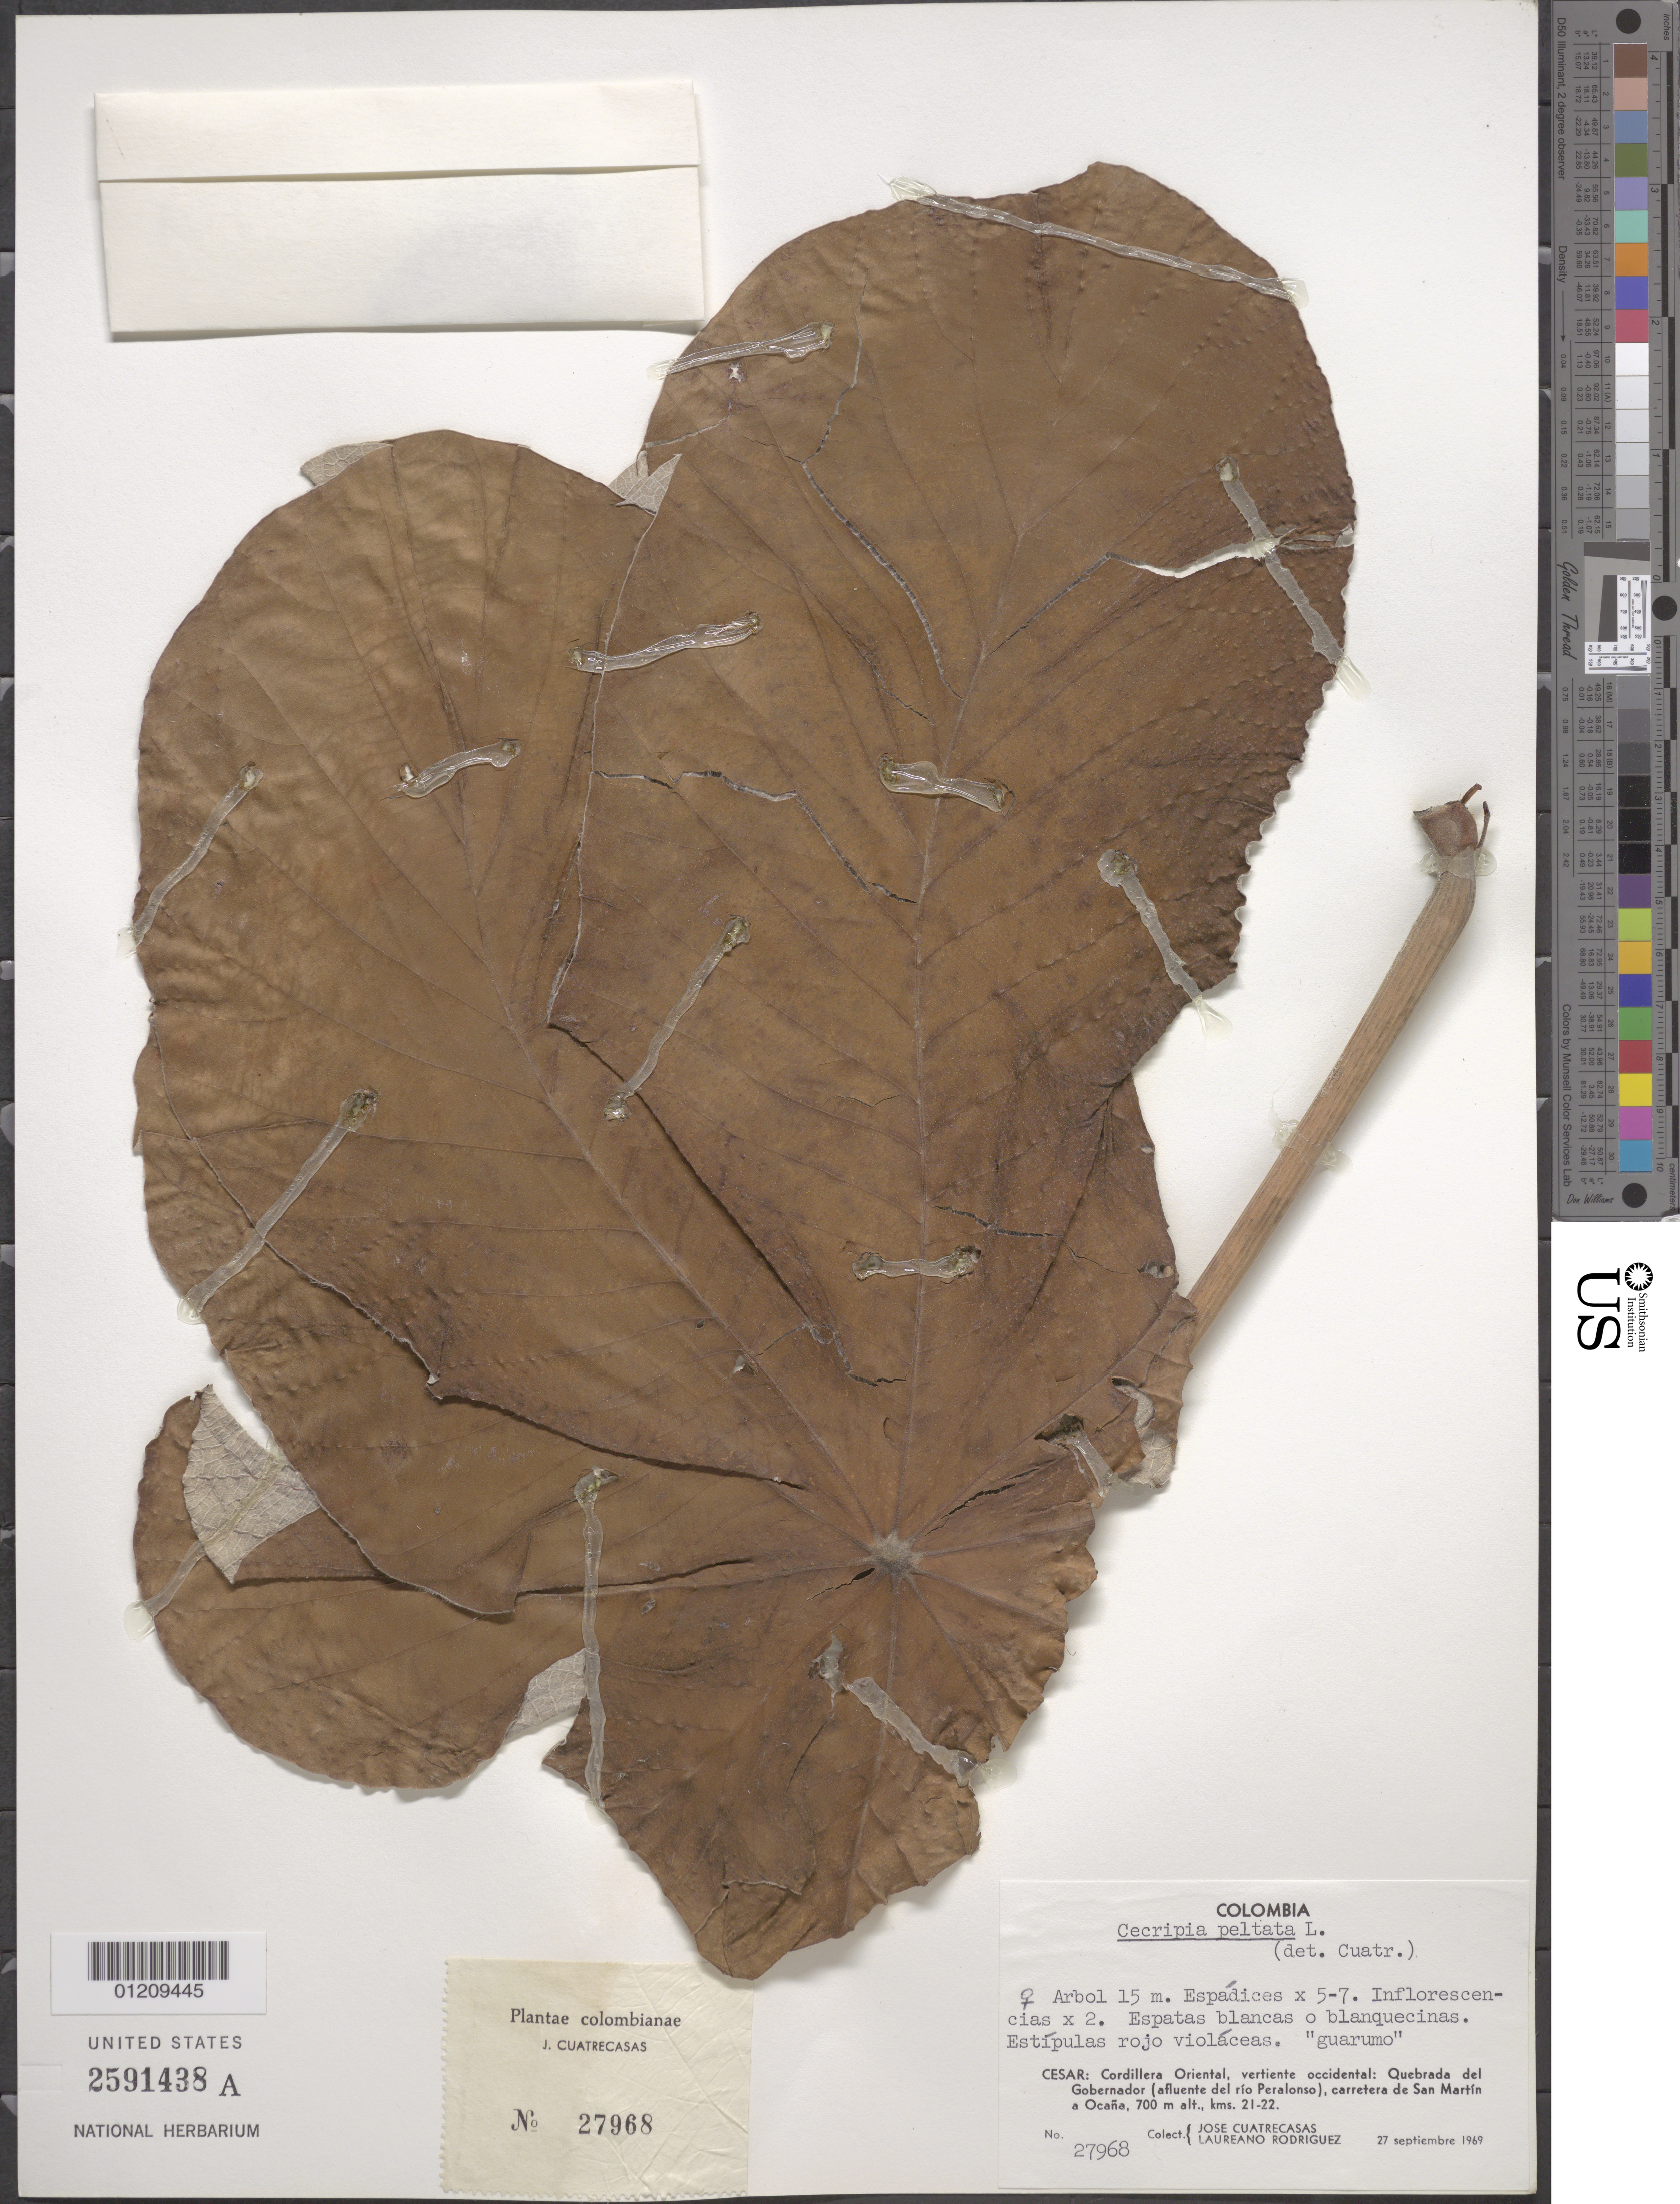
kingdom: Plantae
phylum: Tracheophyta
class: Magnoliopsida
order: Rosales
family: Urticaceae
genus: Cecropia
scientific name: Cecropia peltata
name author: L.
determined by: Cuatrecasas, J.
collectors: J. Cuatrecasas & L. Rodriguez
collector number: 27968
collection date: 1969-09-27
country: Colombia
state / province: César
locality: Cordillera Oriental, vertiente occidental: Quebrada del Gobernador (affluente del rio Peralonso), carretera de San Martin a Ocaña, kms 21-22.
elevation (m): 700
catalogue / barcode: US 2591438A